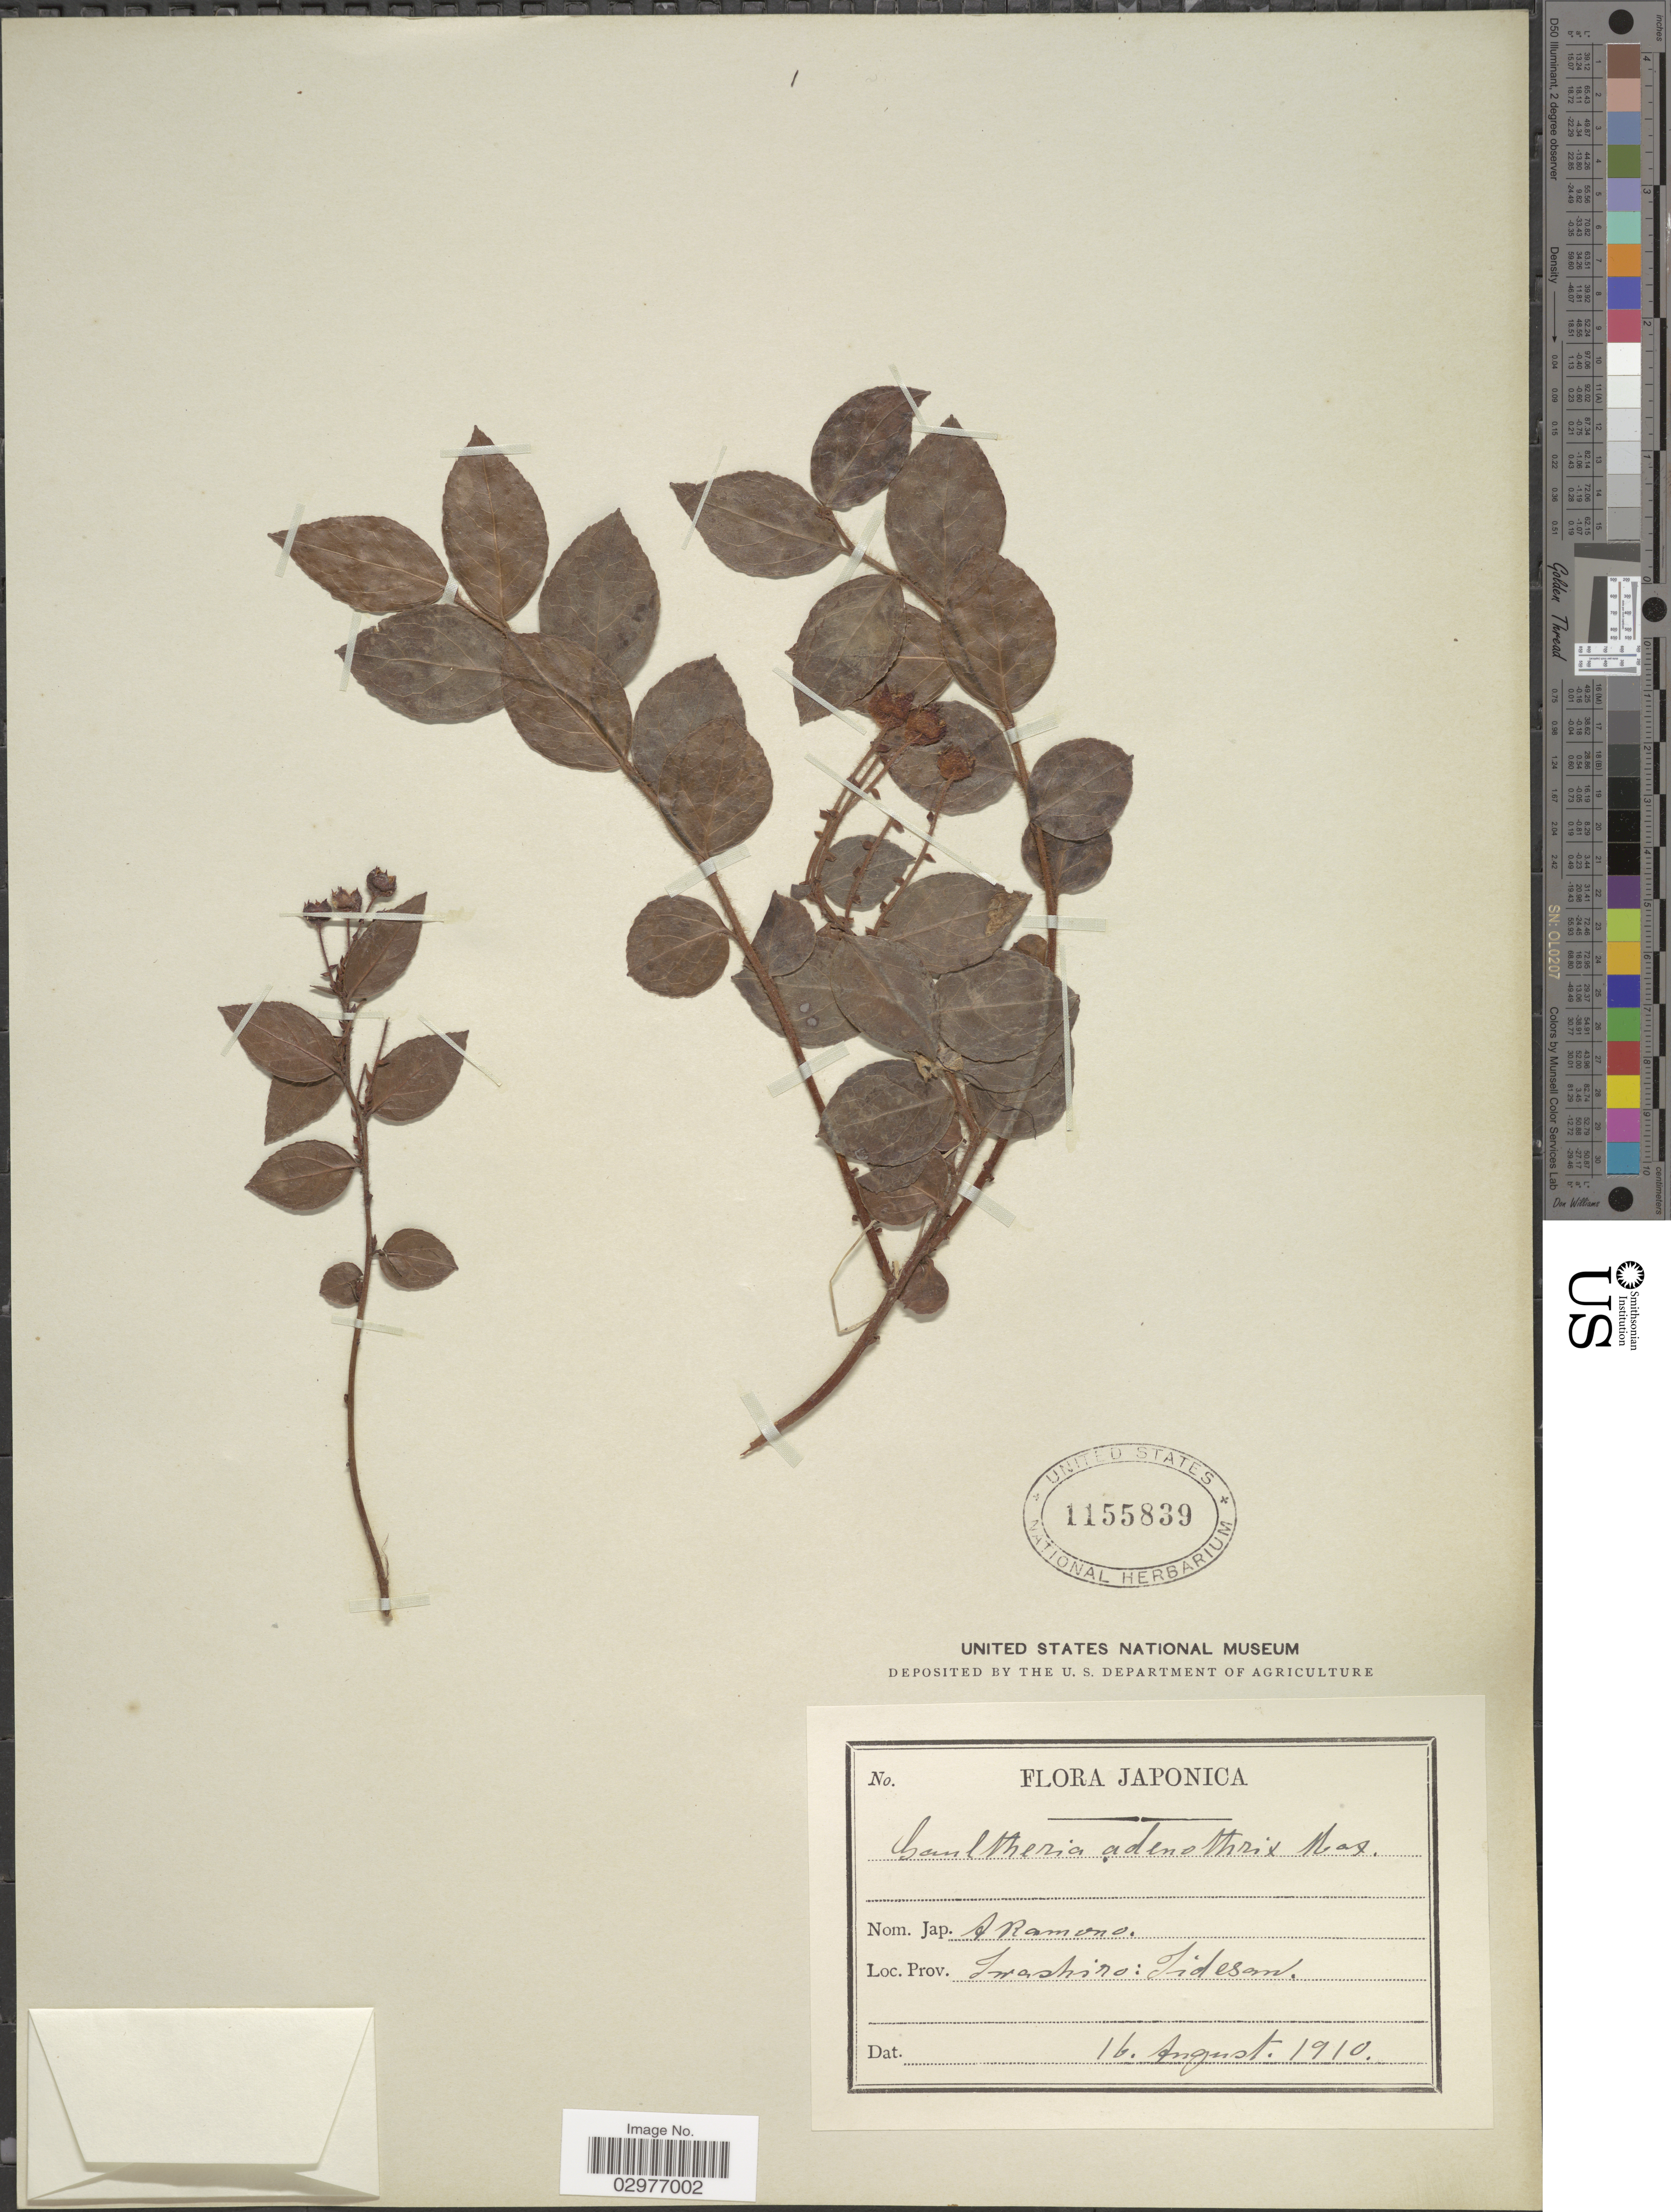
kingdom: Plantae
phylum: Tracheophyta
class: Magnoliopsida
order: Ericales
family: Ericaceae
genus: Gaultheria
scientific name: Gaultheria adenothrix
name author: (Miq.) Maxim.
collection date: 1910-08-16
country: Japan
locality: Iwashiro: Iidesan.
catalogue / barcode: US 1155839